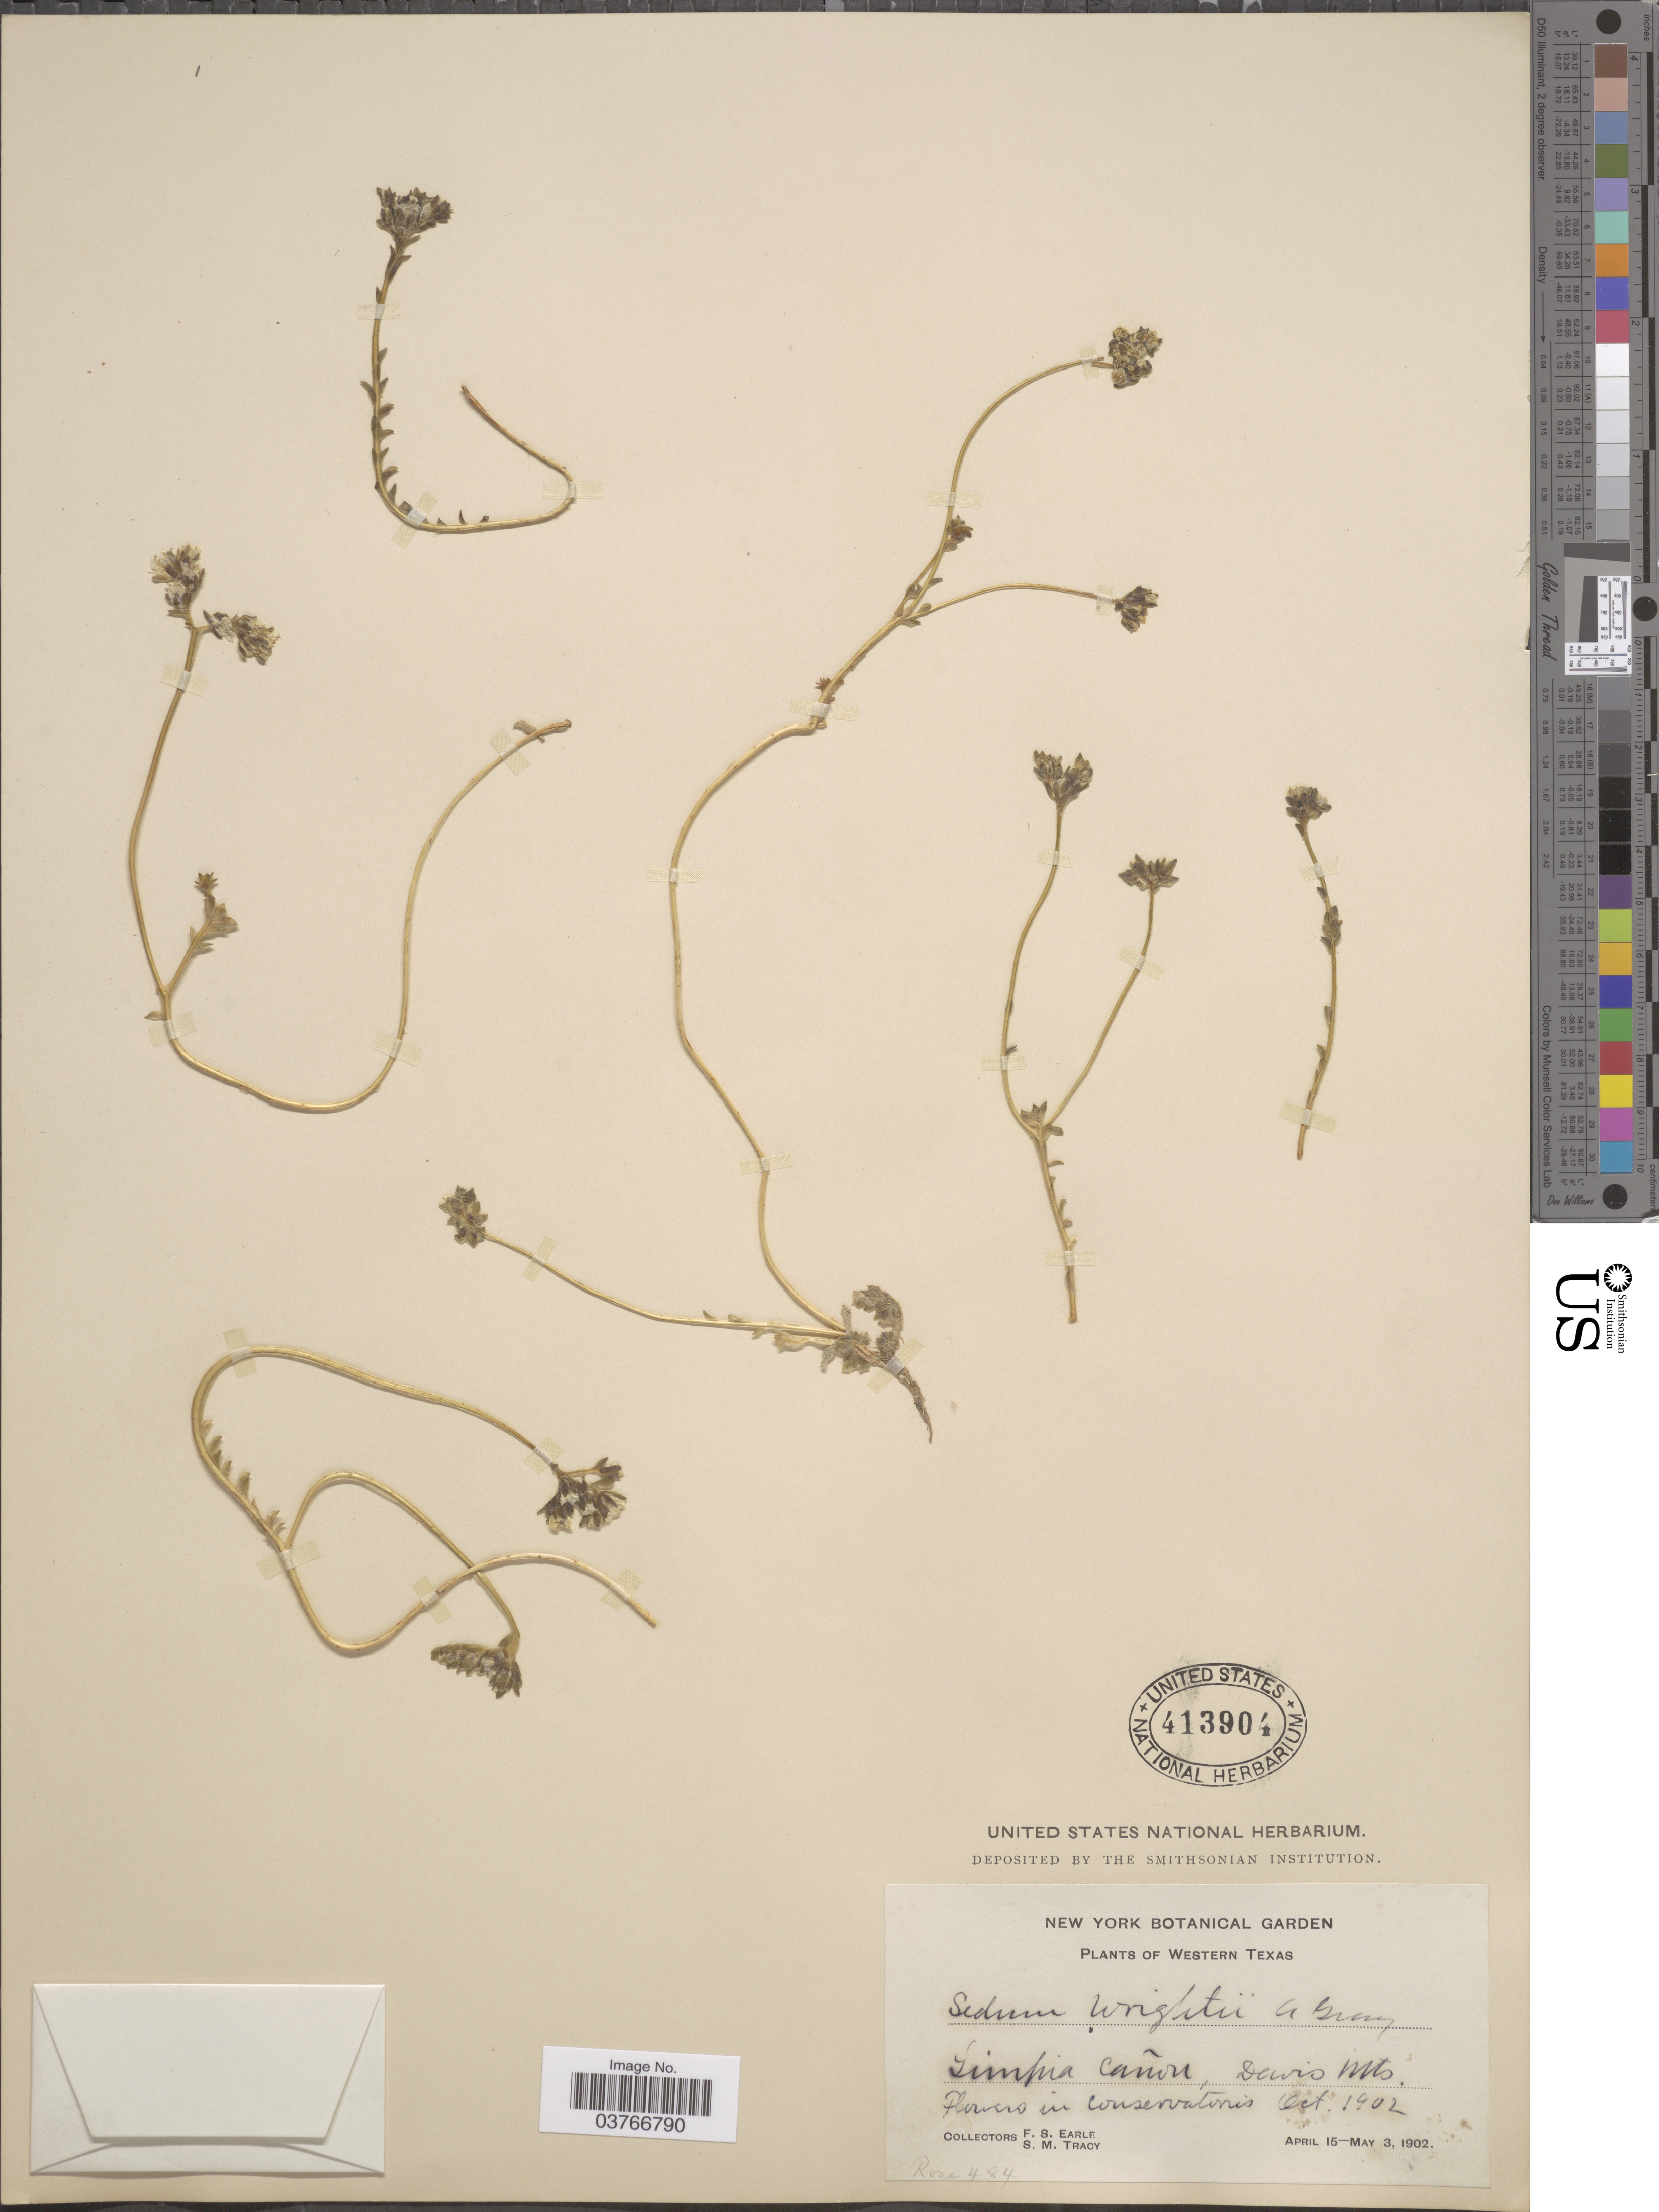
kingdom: Plantae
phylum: Tracheophyta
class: Magnoliopsida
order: Saxifragales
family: Crassulaceae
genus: Sedum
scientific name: Sedum wrightii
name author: A. Gray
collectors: F. S. Earle & S. M. Tracy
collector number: Rose 484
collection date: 1902-10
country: United States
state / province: Texas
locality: Western Texas. Simpia cañon, Dewis Mts.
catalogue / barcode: US 413904